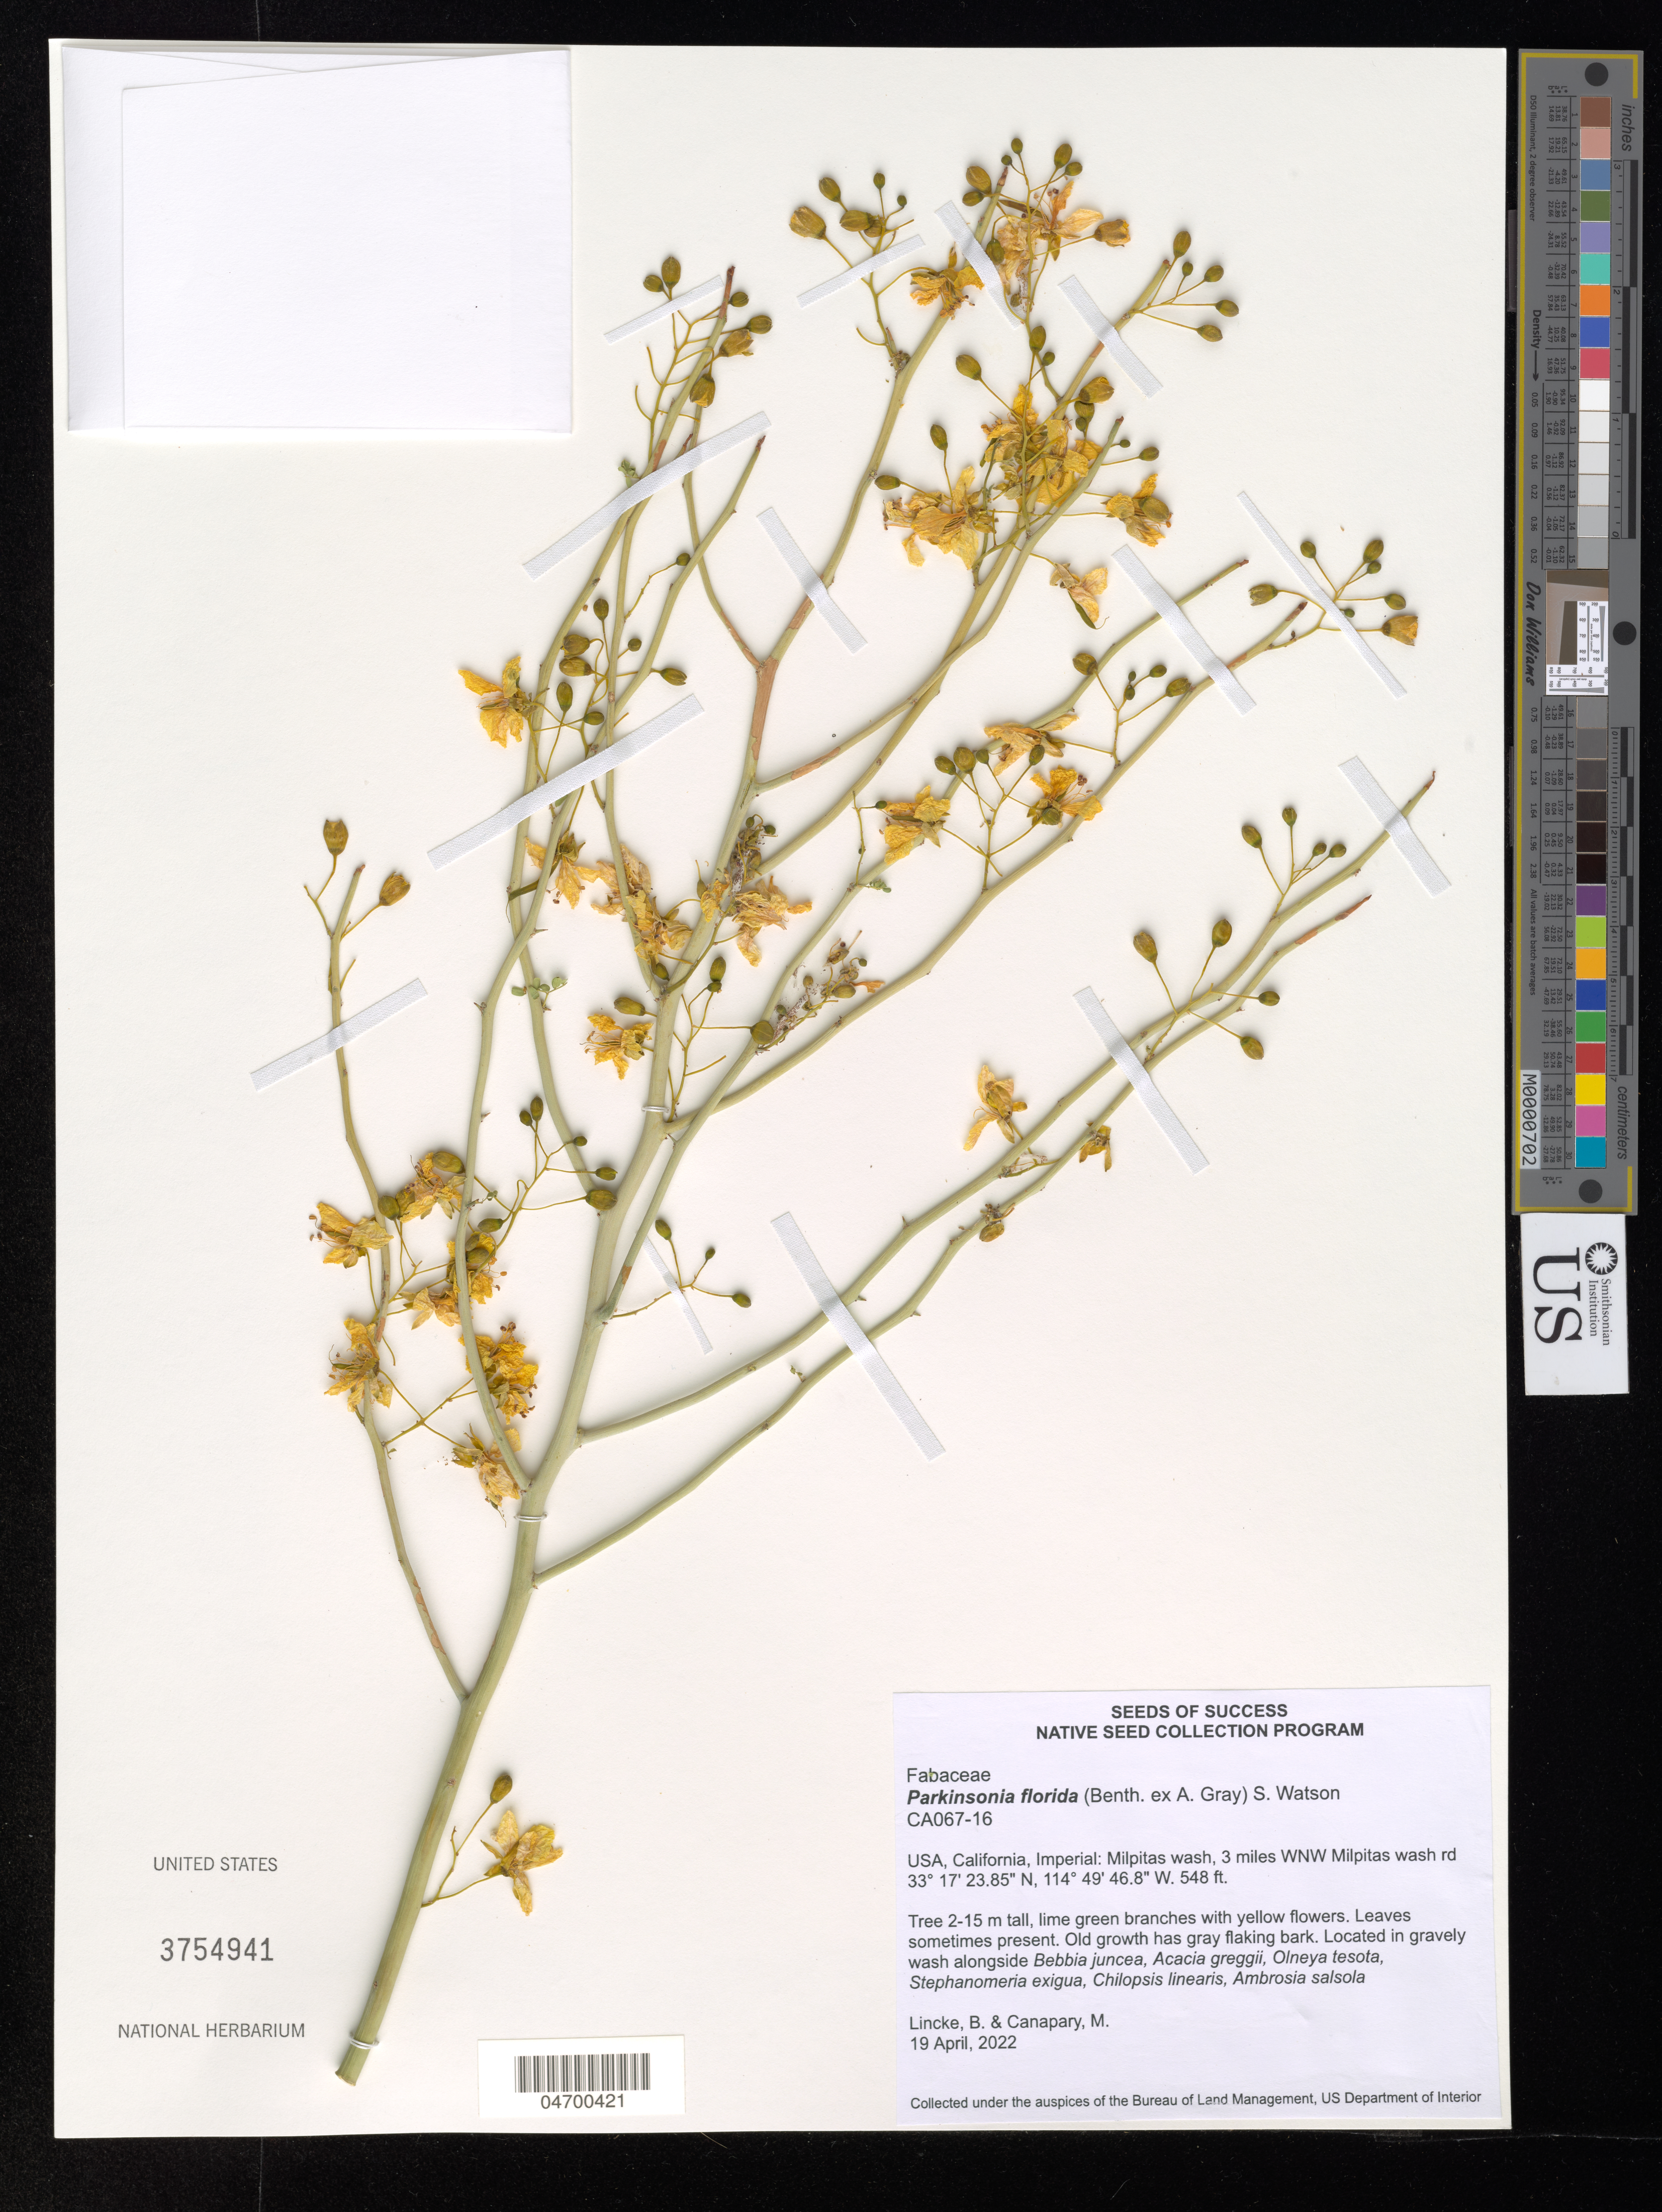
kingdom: Plantae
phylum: Tracheophyta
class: Magnoliopsida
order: Fabales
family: Fabaceae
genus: Parkinsonia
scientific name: Parkinsonia florida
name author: (Benth. ex A. Gray) S. Watson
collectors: B. Lincke & I. Engilis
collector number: CA067-16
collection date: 2022-04-19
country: United States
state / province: California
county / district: Imperial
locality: Imperial: Milpitas wash, 3 miles WNW Milpitas wash rd.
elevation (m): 167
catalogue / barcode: US 3754941